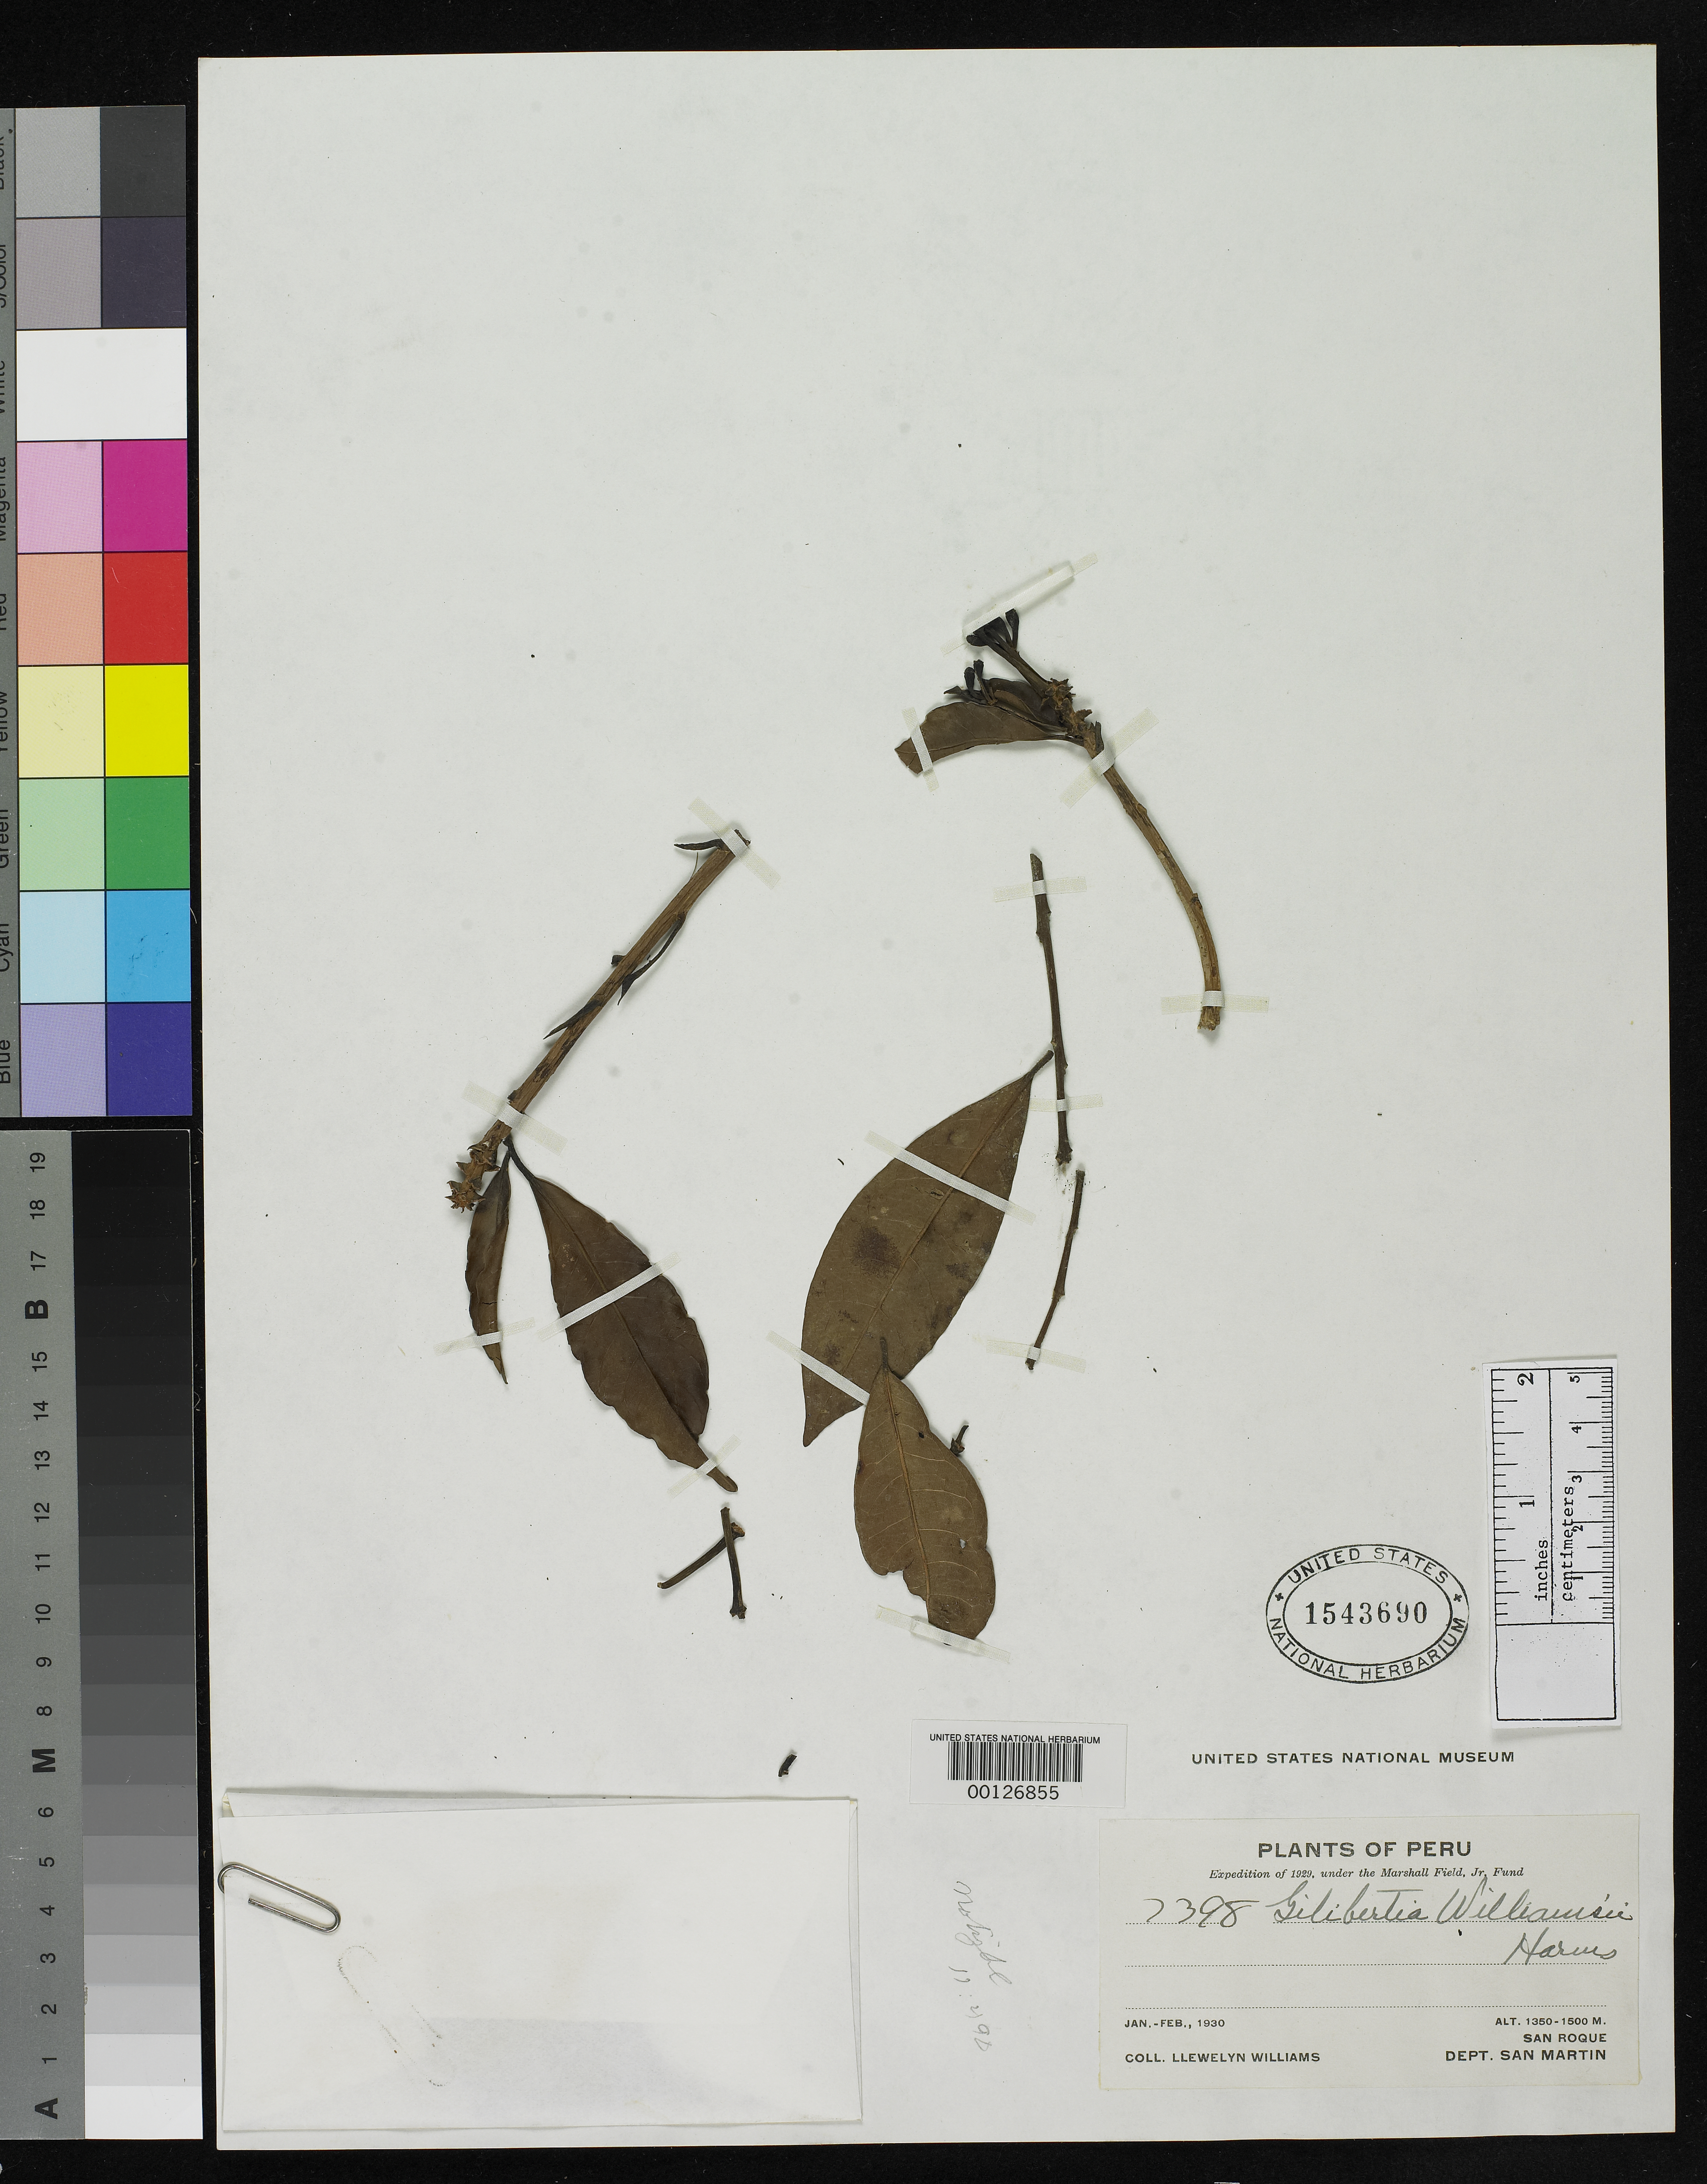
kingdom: Plantae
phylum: Tracheophyta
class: Magnoliopsida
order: Apiales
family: Araliaceae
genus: Gilibertia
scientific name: Gilibertia williamsii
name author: Harms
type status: Isotype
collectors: Ll. Williams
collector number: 7398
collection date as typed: Jan 1930 to -- Feb 1930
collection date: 1930-01/1930-02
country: Peru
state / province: San Martín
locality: San Roque.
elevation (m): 1350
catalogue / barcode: US 1543690